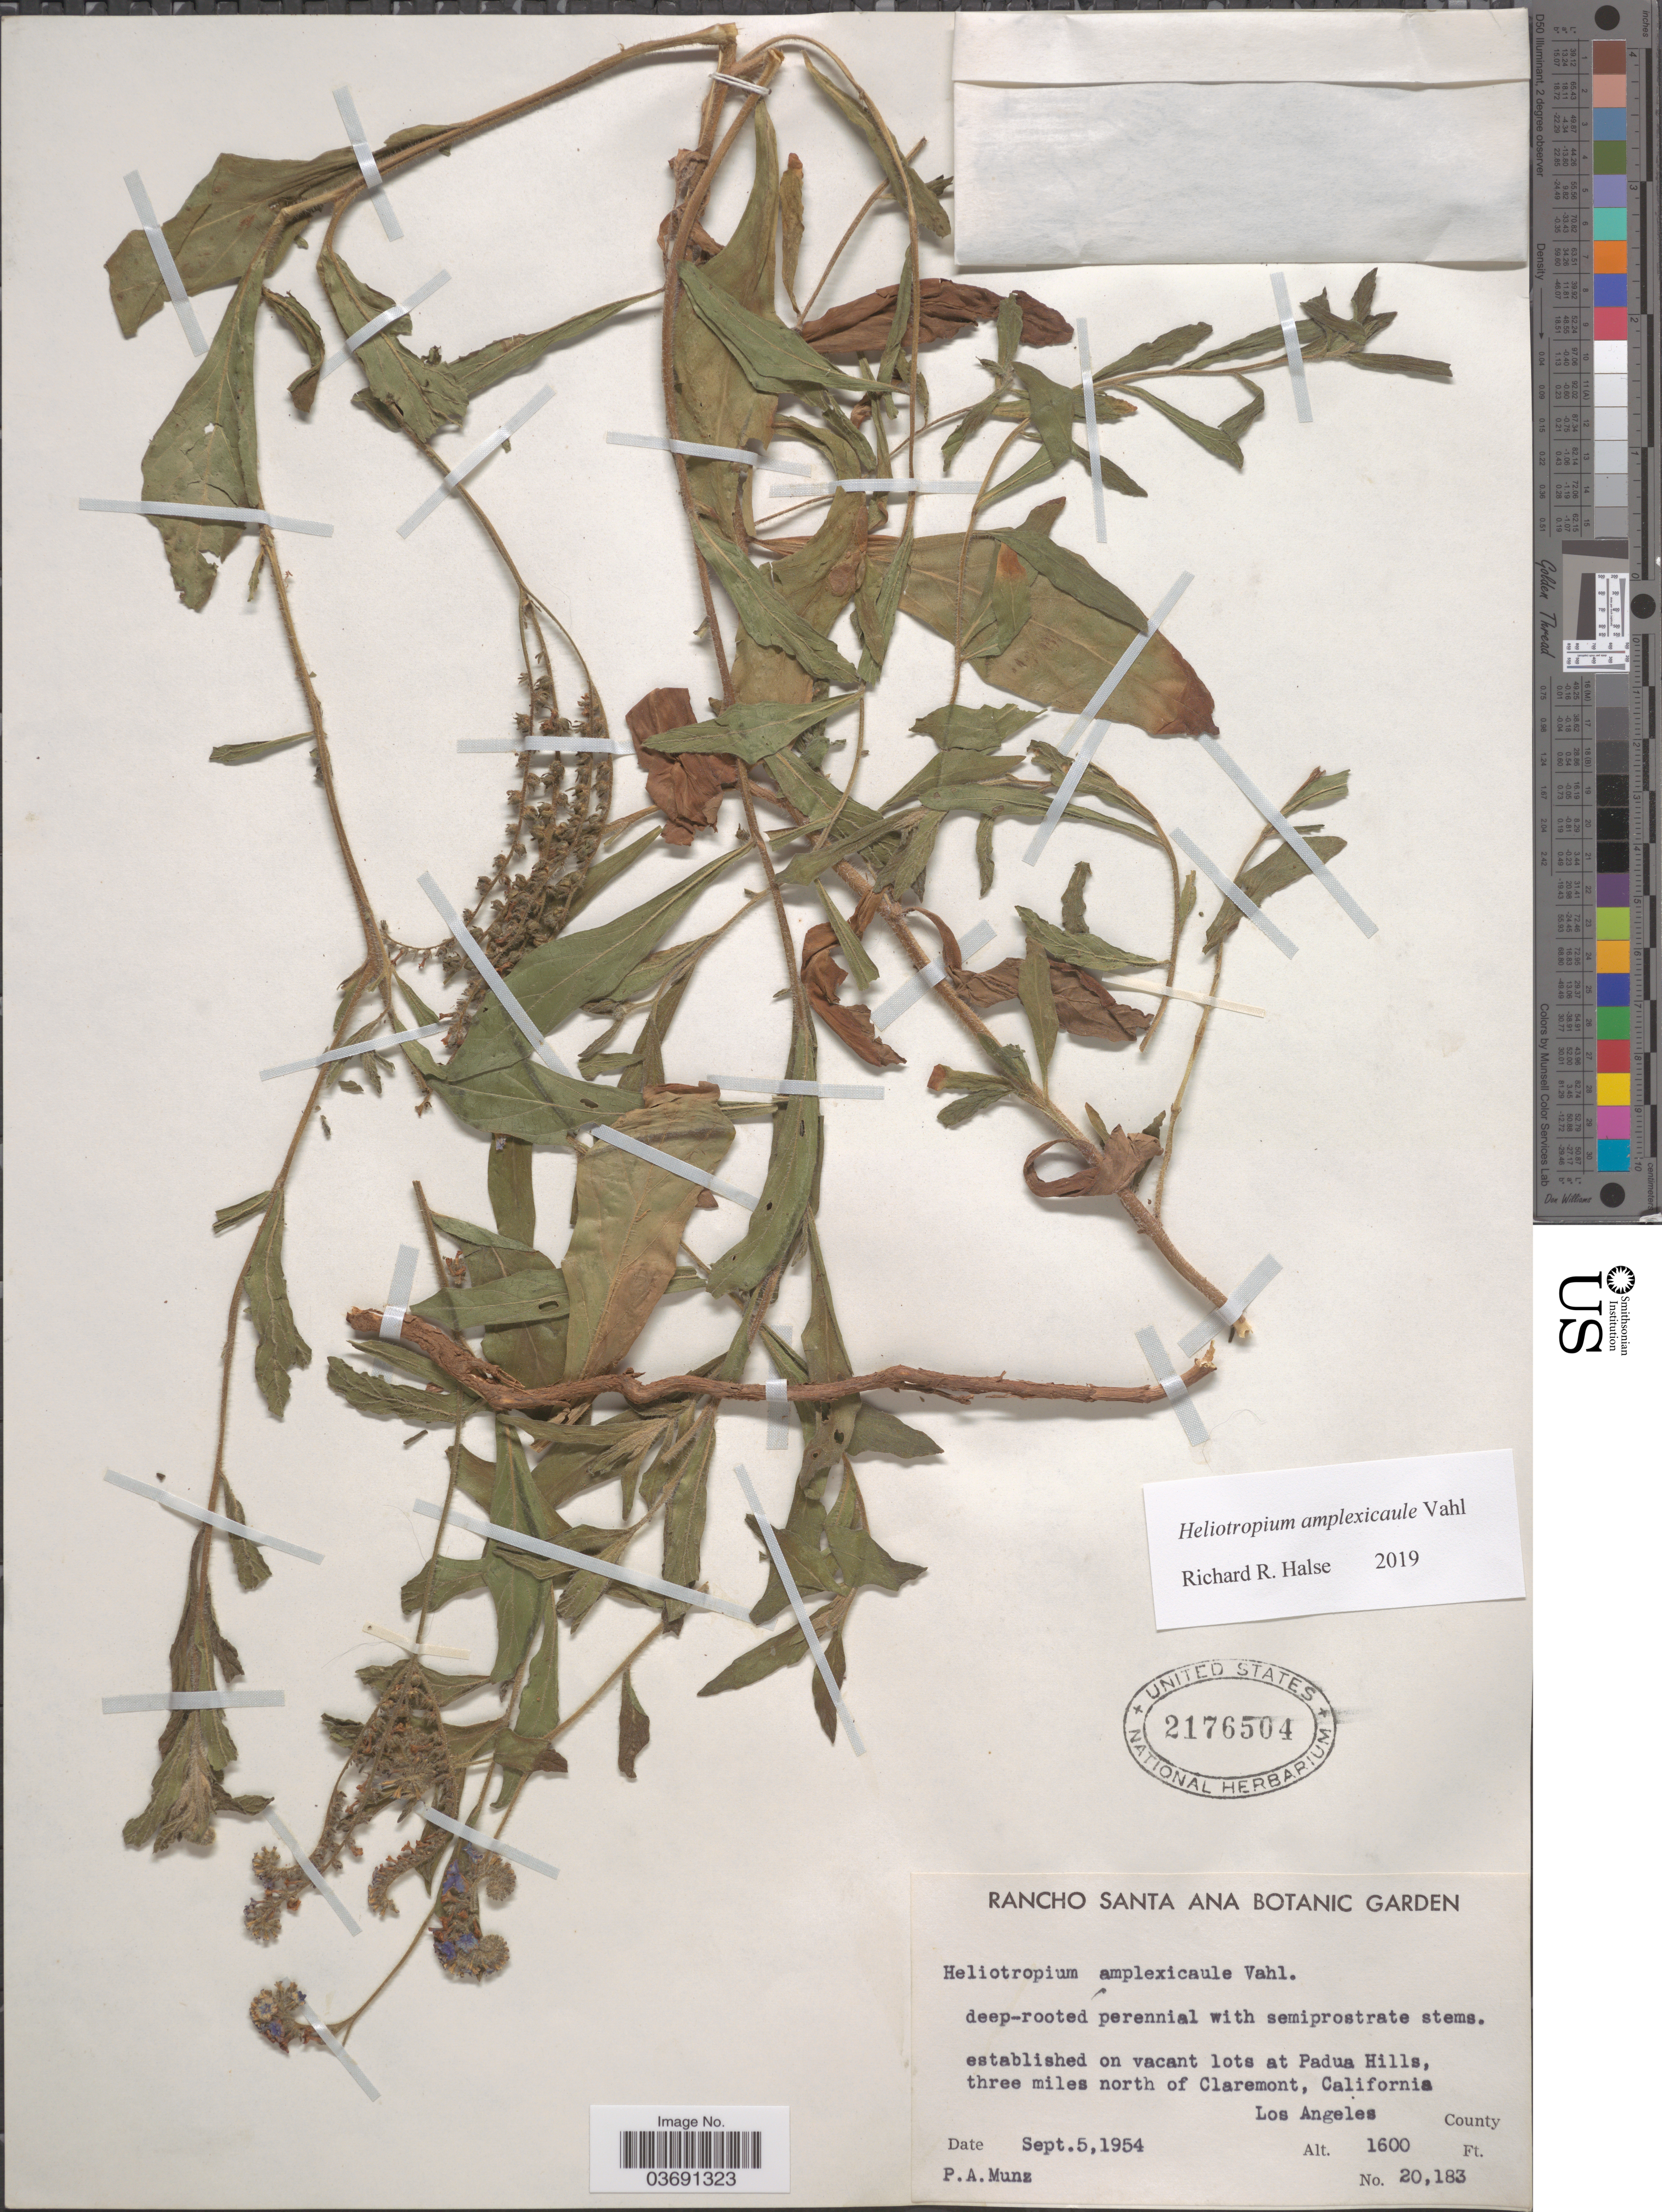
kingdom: Plantae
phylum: Tracheophyta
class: Magnoliopsida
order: Boraginales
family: Heliotropiaceae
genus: Heliotropium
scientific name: Heliotropium amplexicaule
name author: Vahl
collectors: P. A. Munz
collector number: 20183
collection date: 1954-09-05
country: United States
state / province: California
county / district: Los Angeles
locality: Established on vacant lots at Padua Hills, three miles north of Claremont. Los Angeles County.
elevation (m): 488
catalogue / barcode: US 2176504